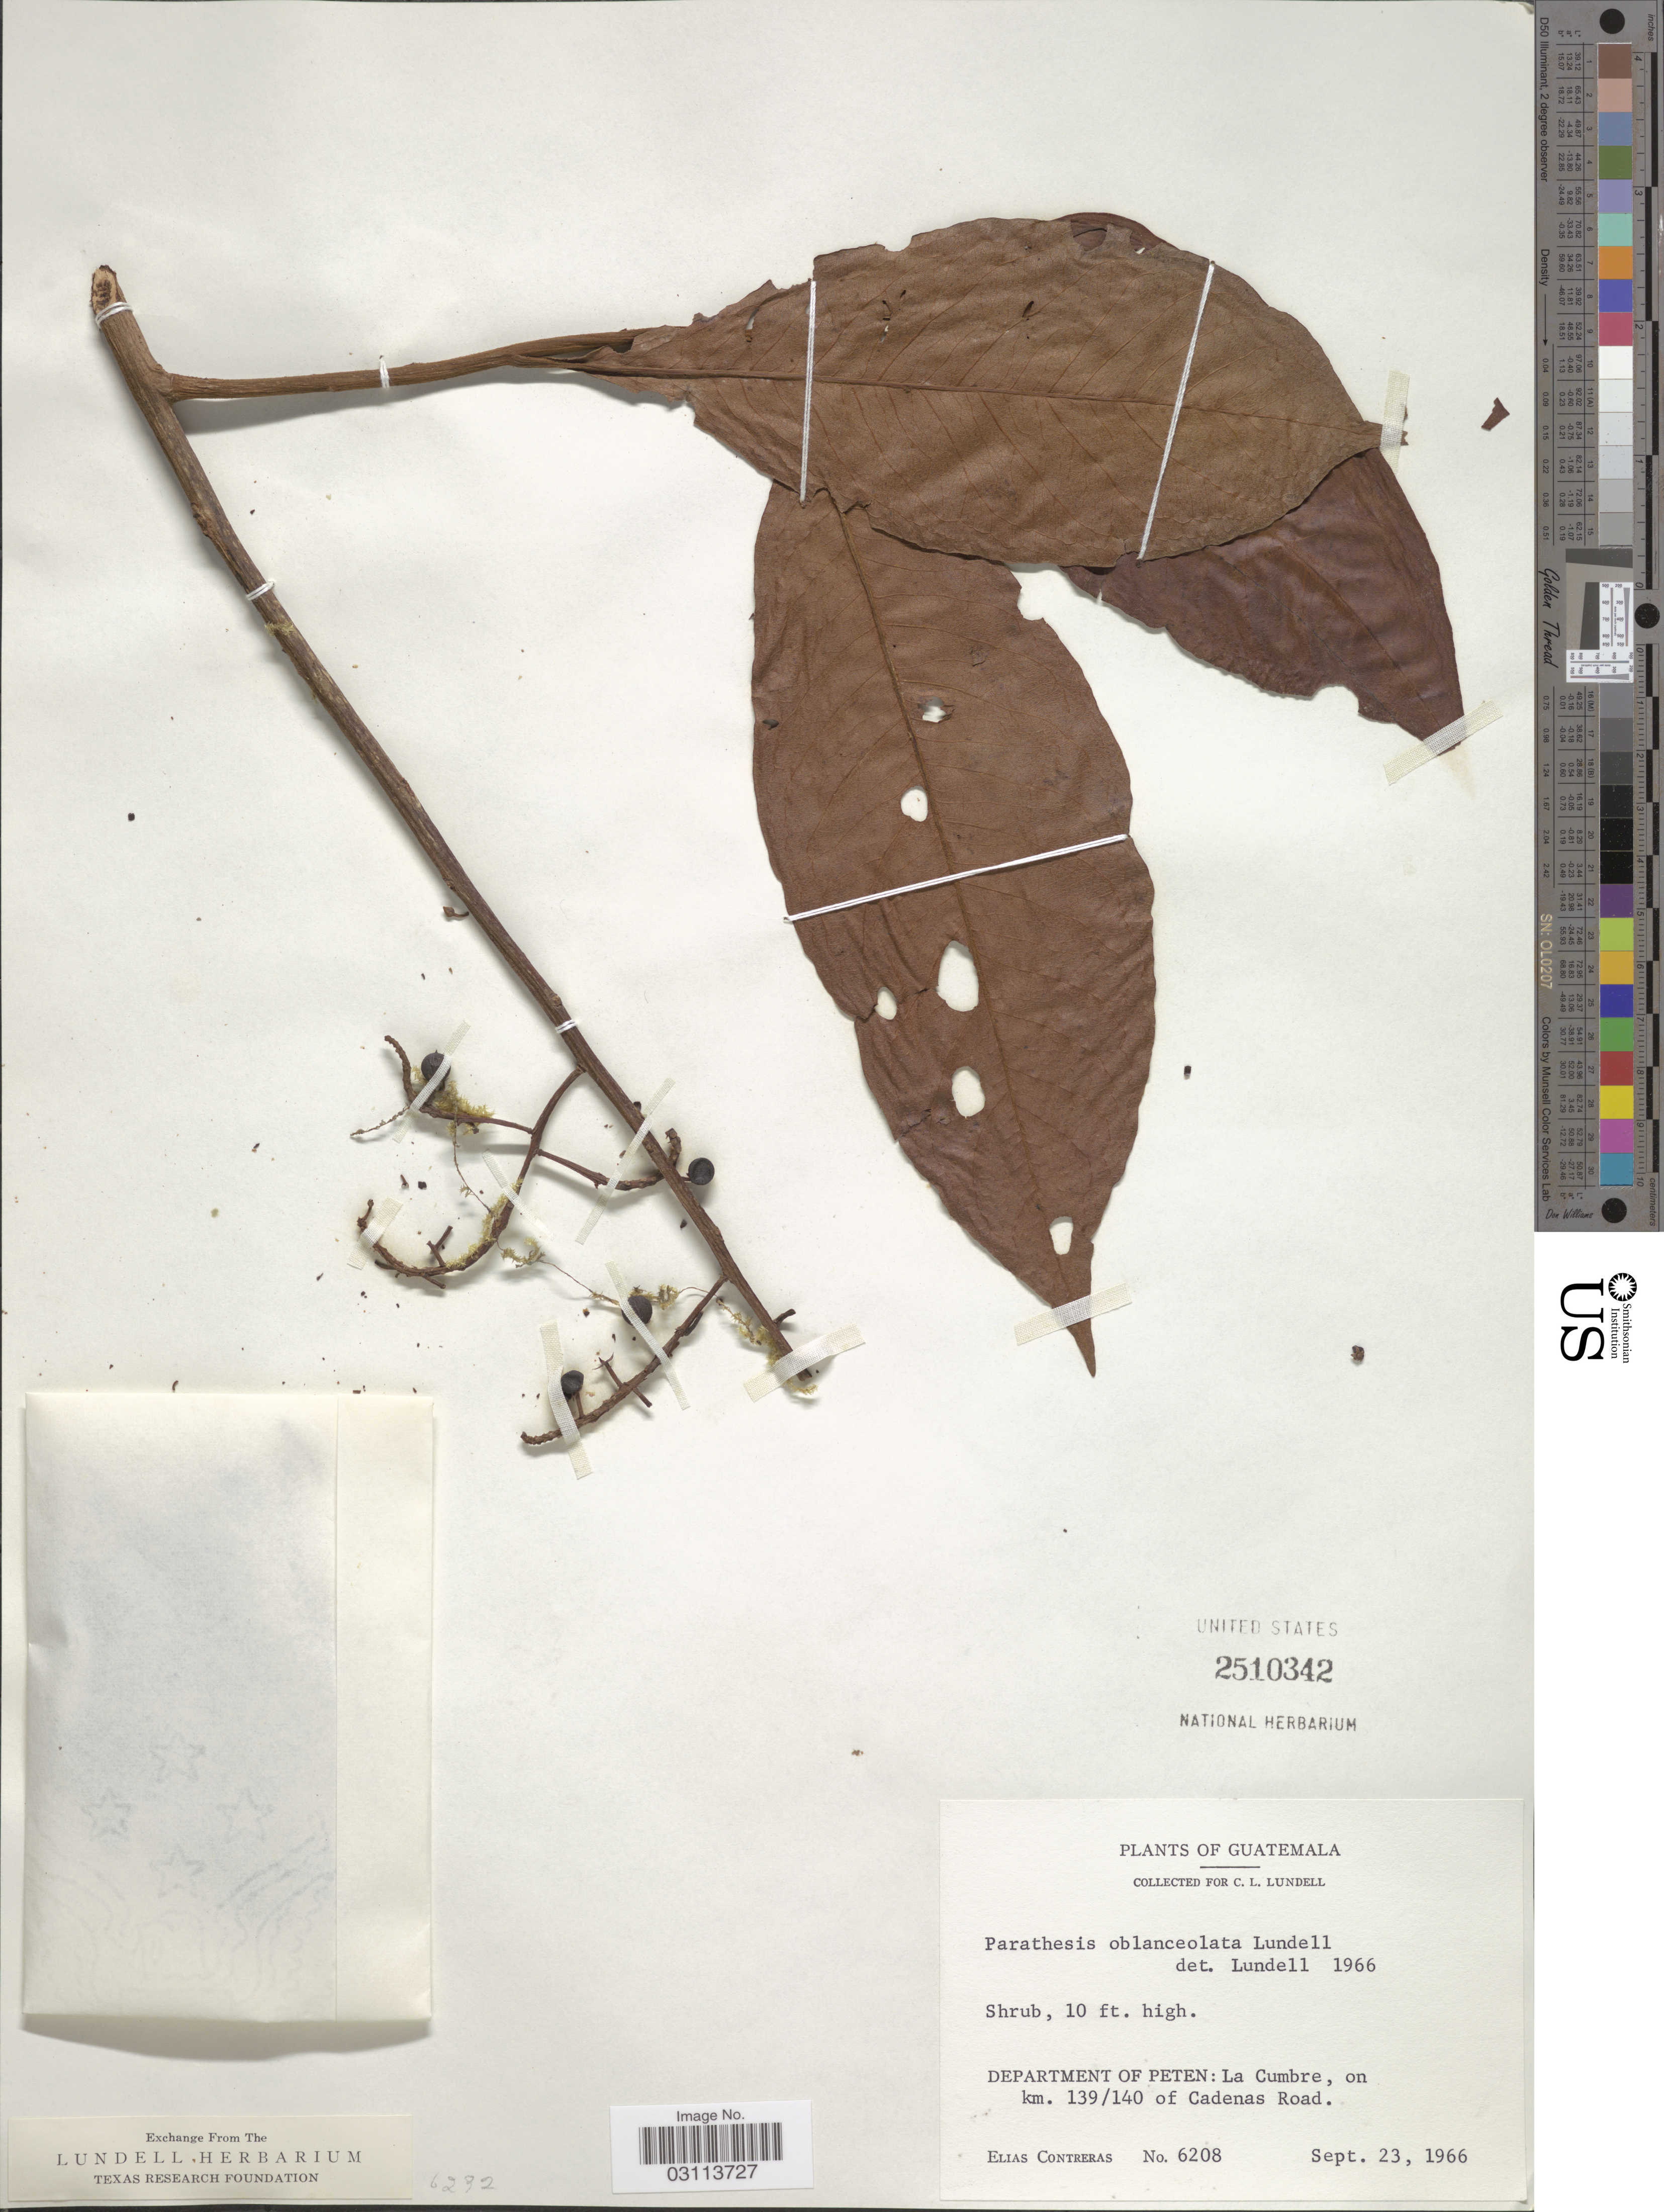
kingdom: Plantae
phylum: Tracheophyta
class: Magnoliopsida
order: Ericales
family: Primulaceae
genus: Parathesis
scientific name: Parathesis oblanceolata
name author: Lundell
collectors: E. Contreras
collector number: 6208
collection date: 1966-09-23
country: Guatemala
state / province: El Petén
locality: Department of Peten: La Cumbre, on km. 139/140 of Cadenas Road.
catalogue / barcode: US 2510342